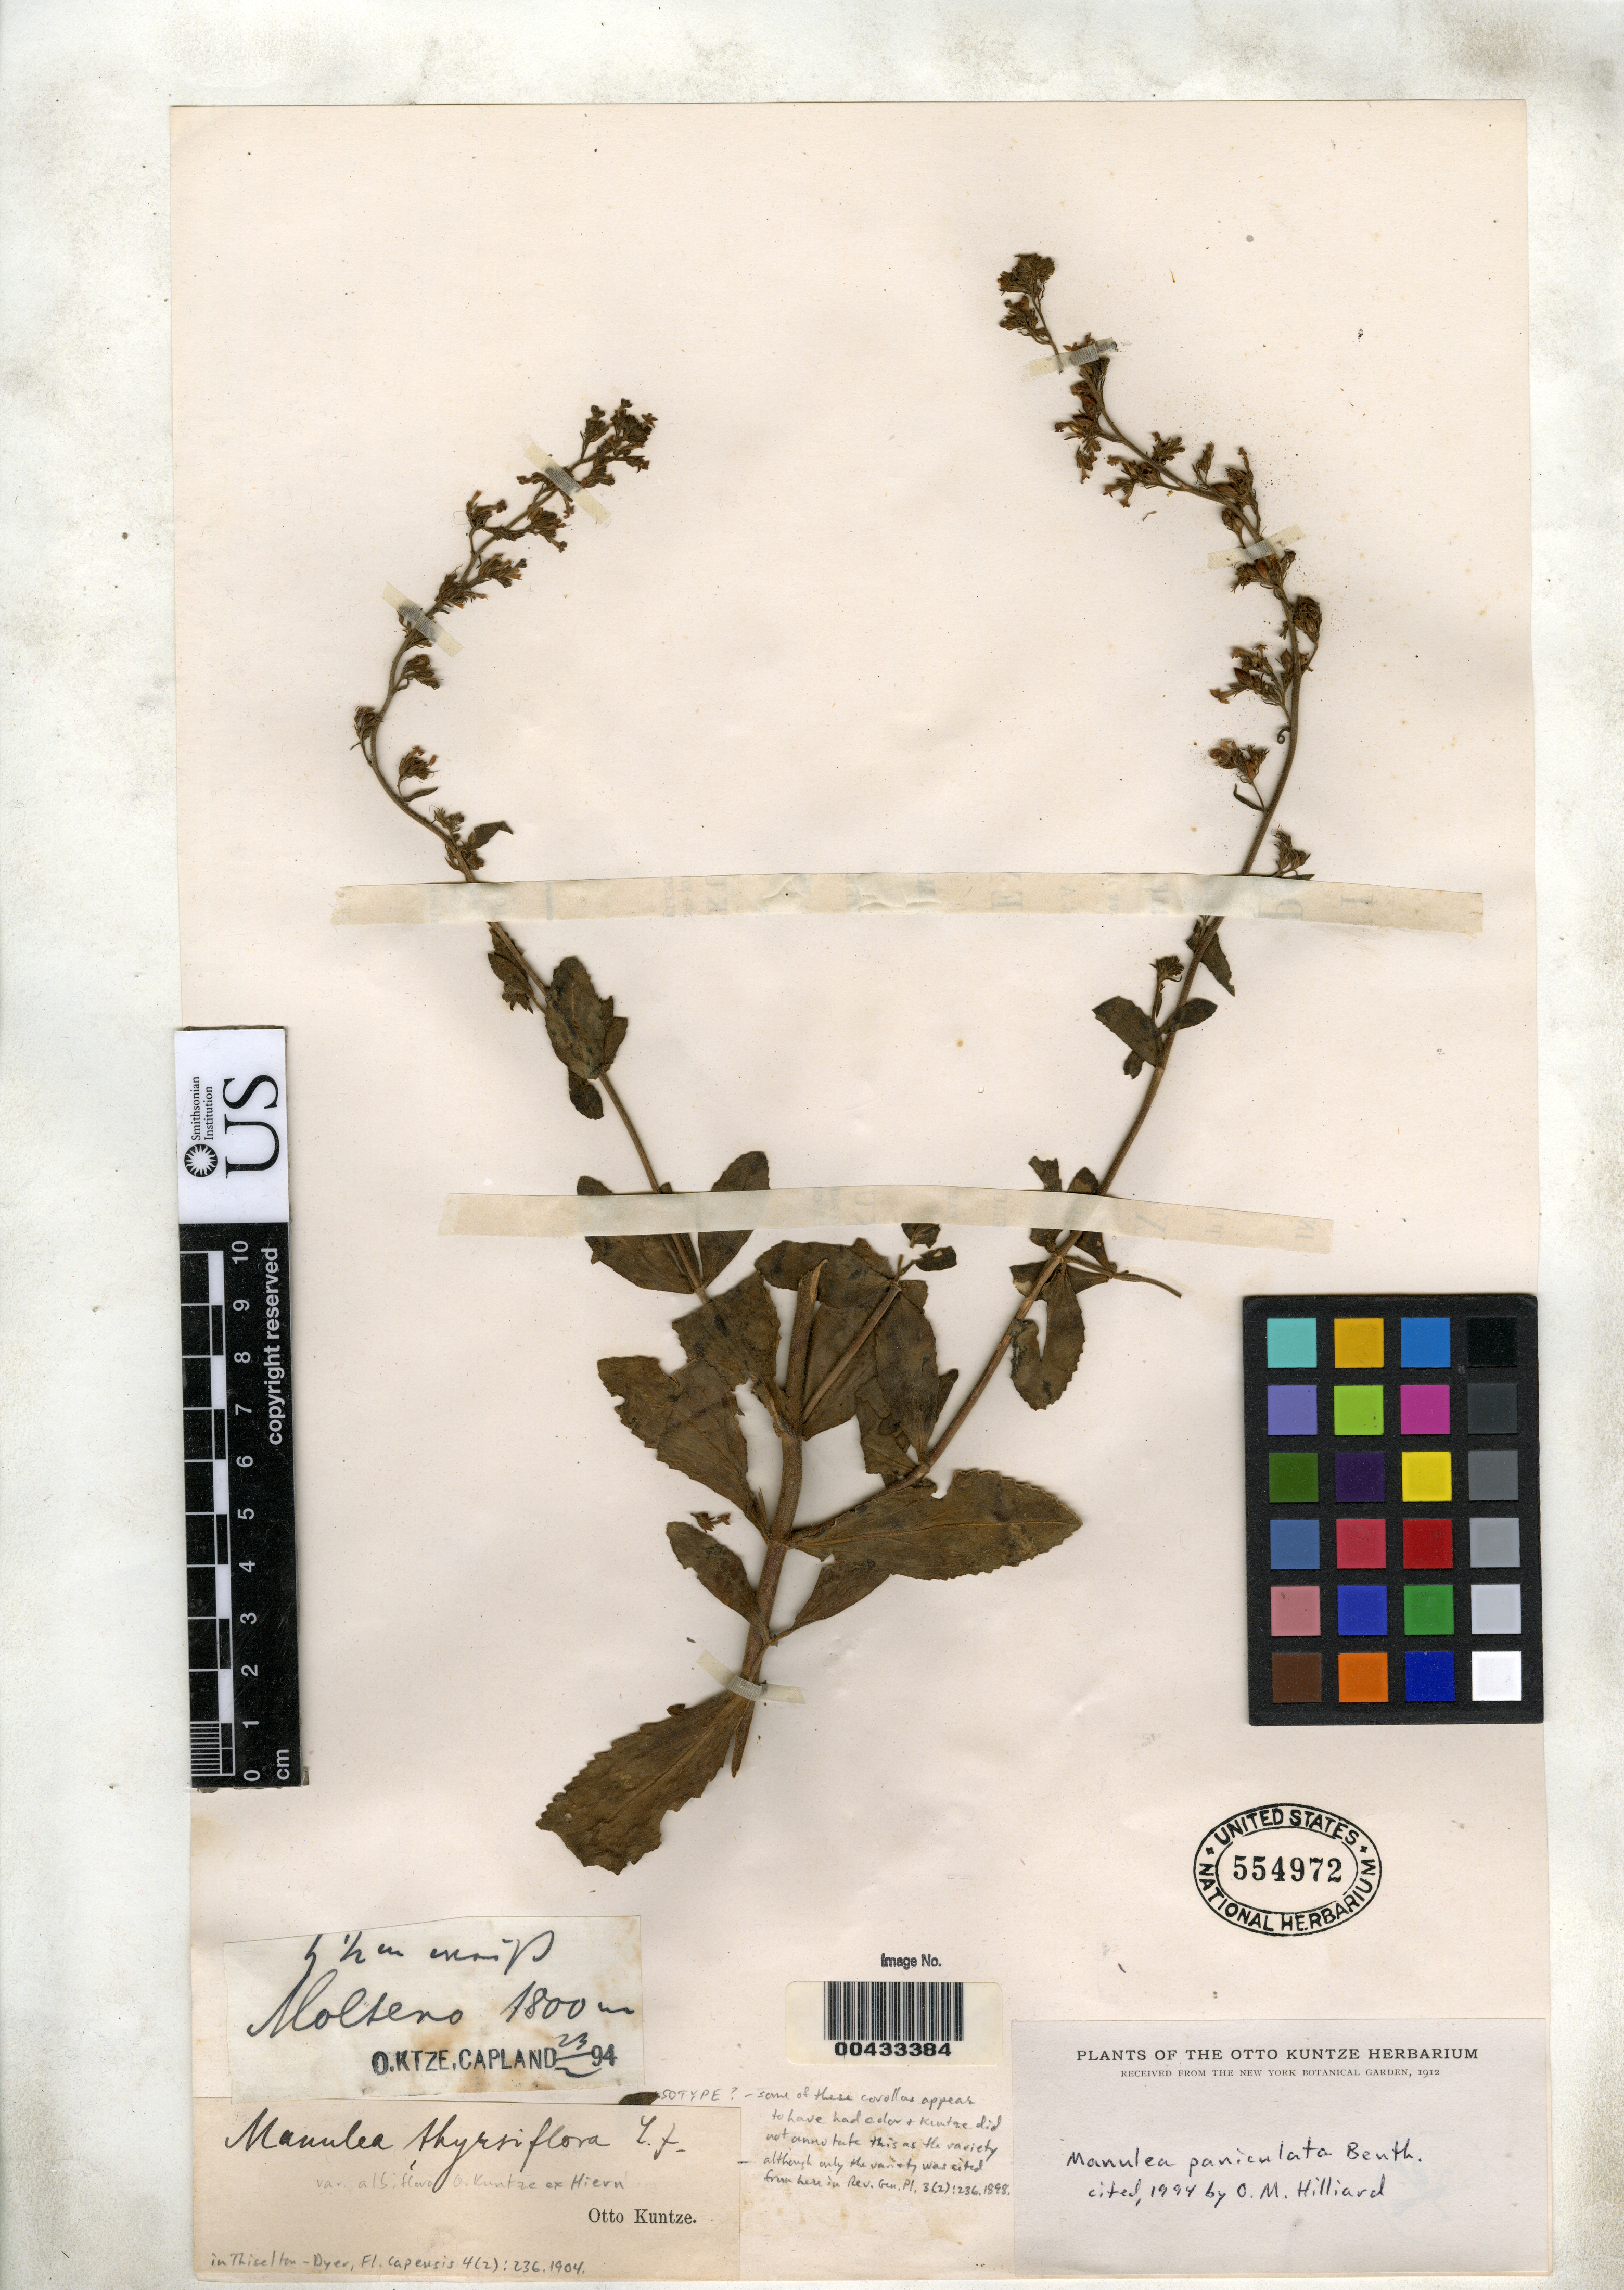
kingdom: Plantae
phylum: Tracheophyta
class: Magnoliopsida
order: Lamiales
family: Scrophulariaceae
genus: Manulea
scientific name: Manulea thyrsiflora var. albiflora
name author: Kuntze ex Hiern in Dyer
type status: Possible Isotype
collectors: C.E.O. Kuntze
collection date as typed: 23 --- 1894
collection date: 1894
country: South Africa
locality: Capland, 1/2 mi --- Molteno.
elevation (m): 1800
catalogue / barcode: US 554972